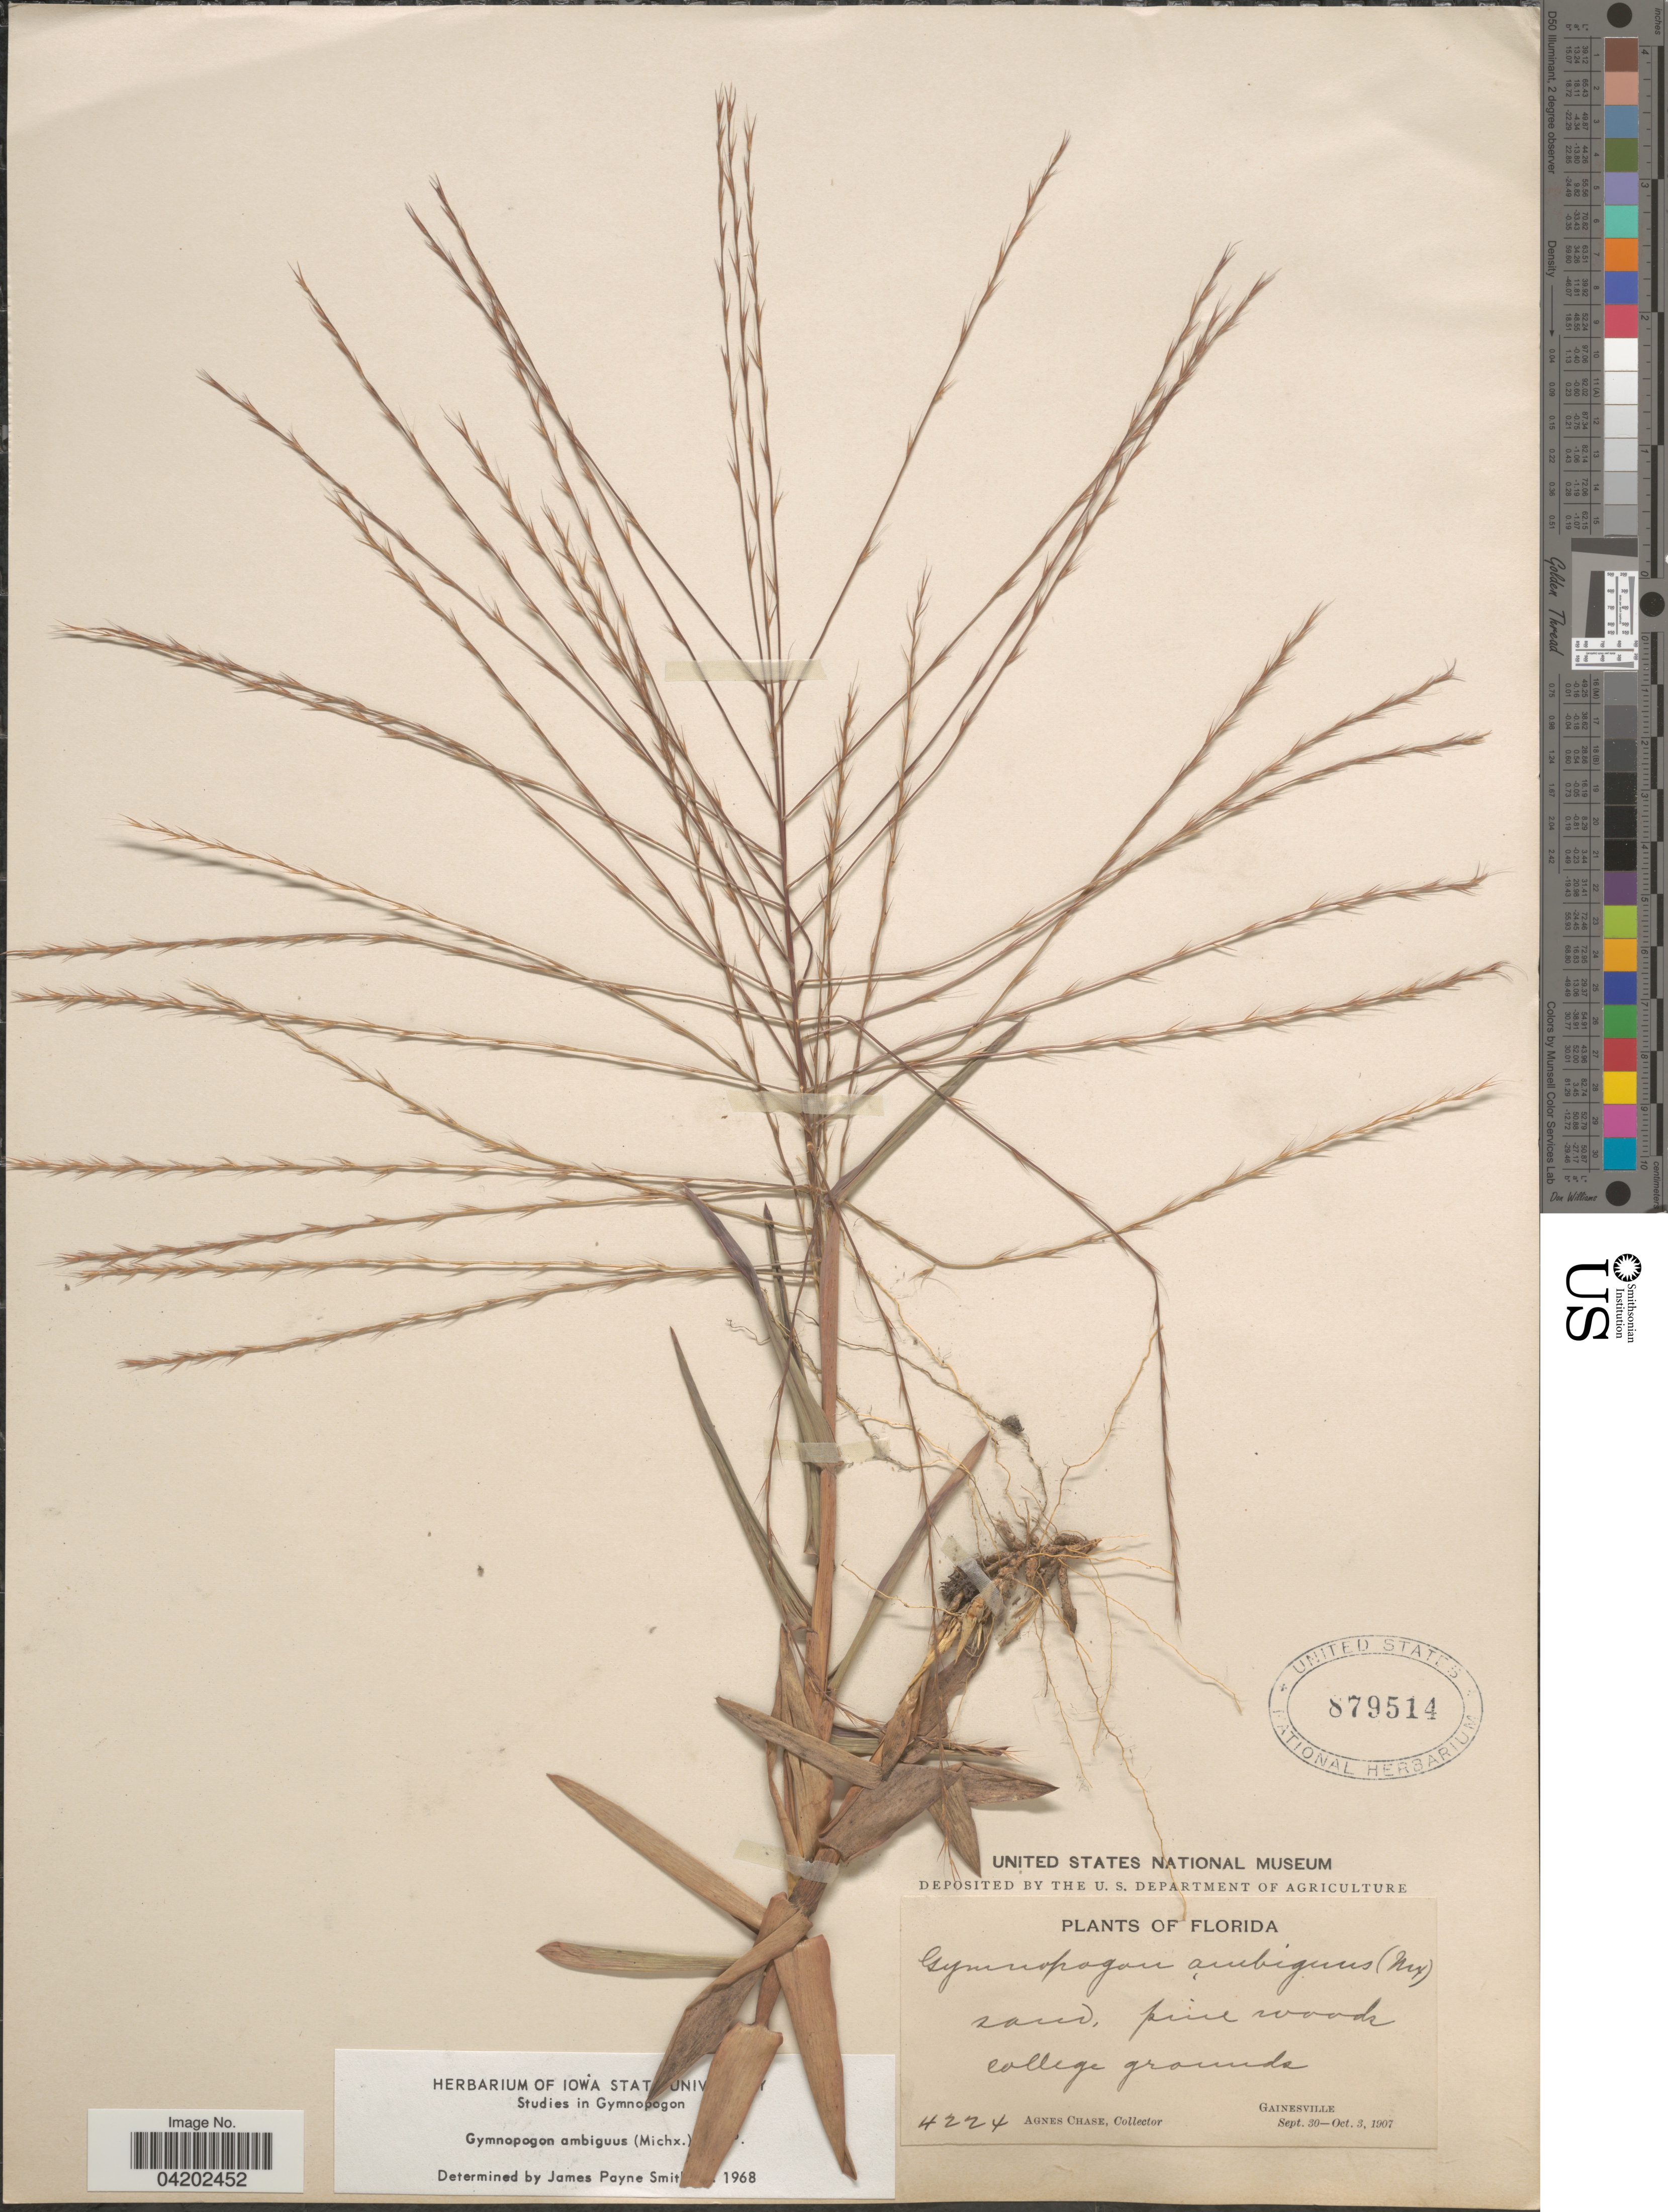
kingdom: Plantae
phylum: Tracheophyta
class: Liliopsida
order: Poales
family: Poaceae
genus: Gymnopogon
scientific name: Gymnopogon ambiguus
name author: (Michx.) Britton, Stearns & Poggenb.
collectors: A. Chase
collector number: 4224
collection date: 1907-09-30/1907-10-03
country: United States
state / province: Florida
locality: College grounds. Gainesville.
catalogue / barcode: US 879514